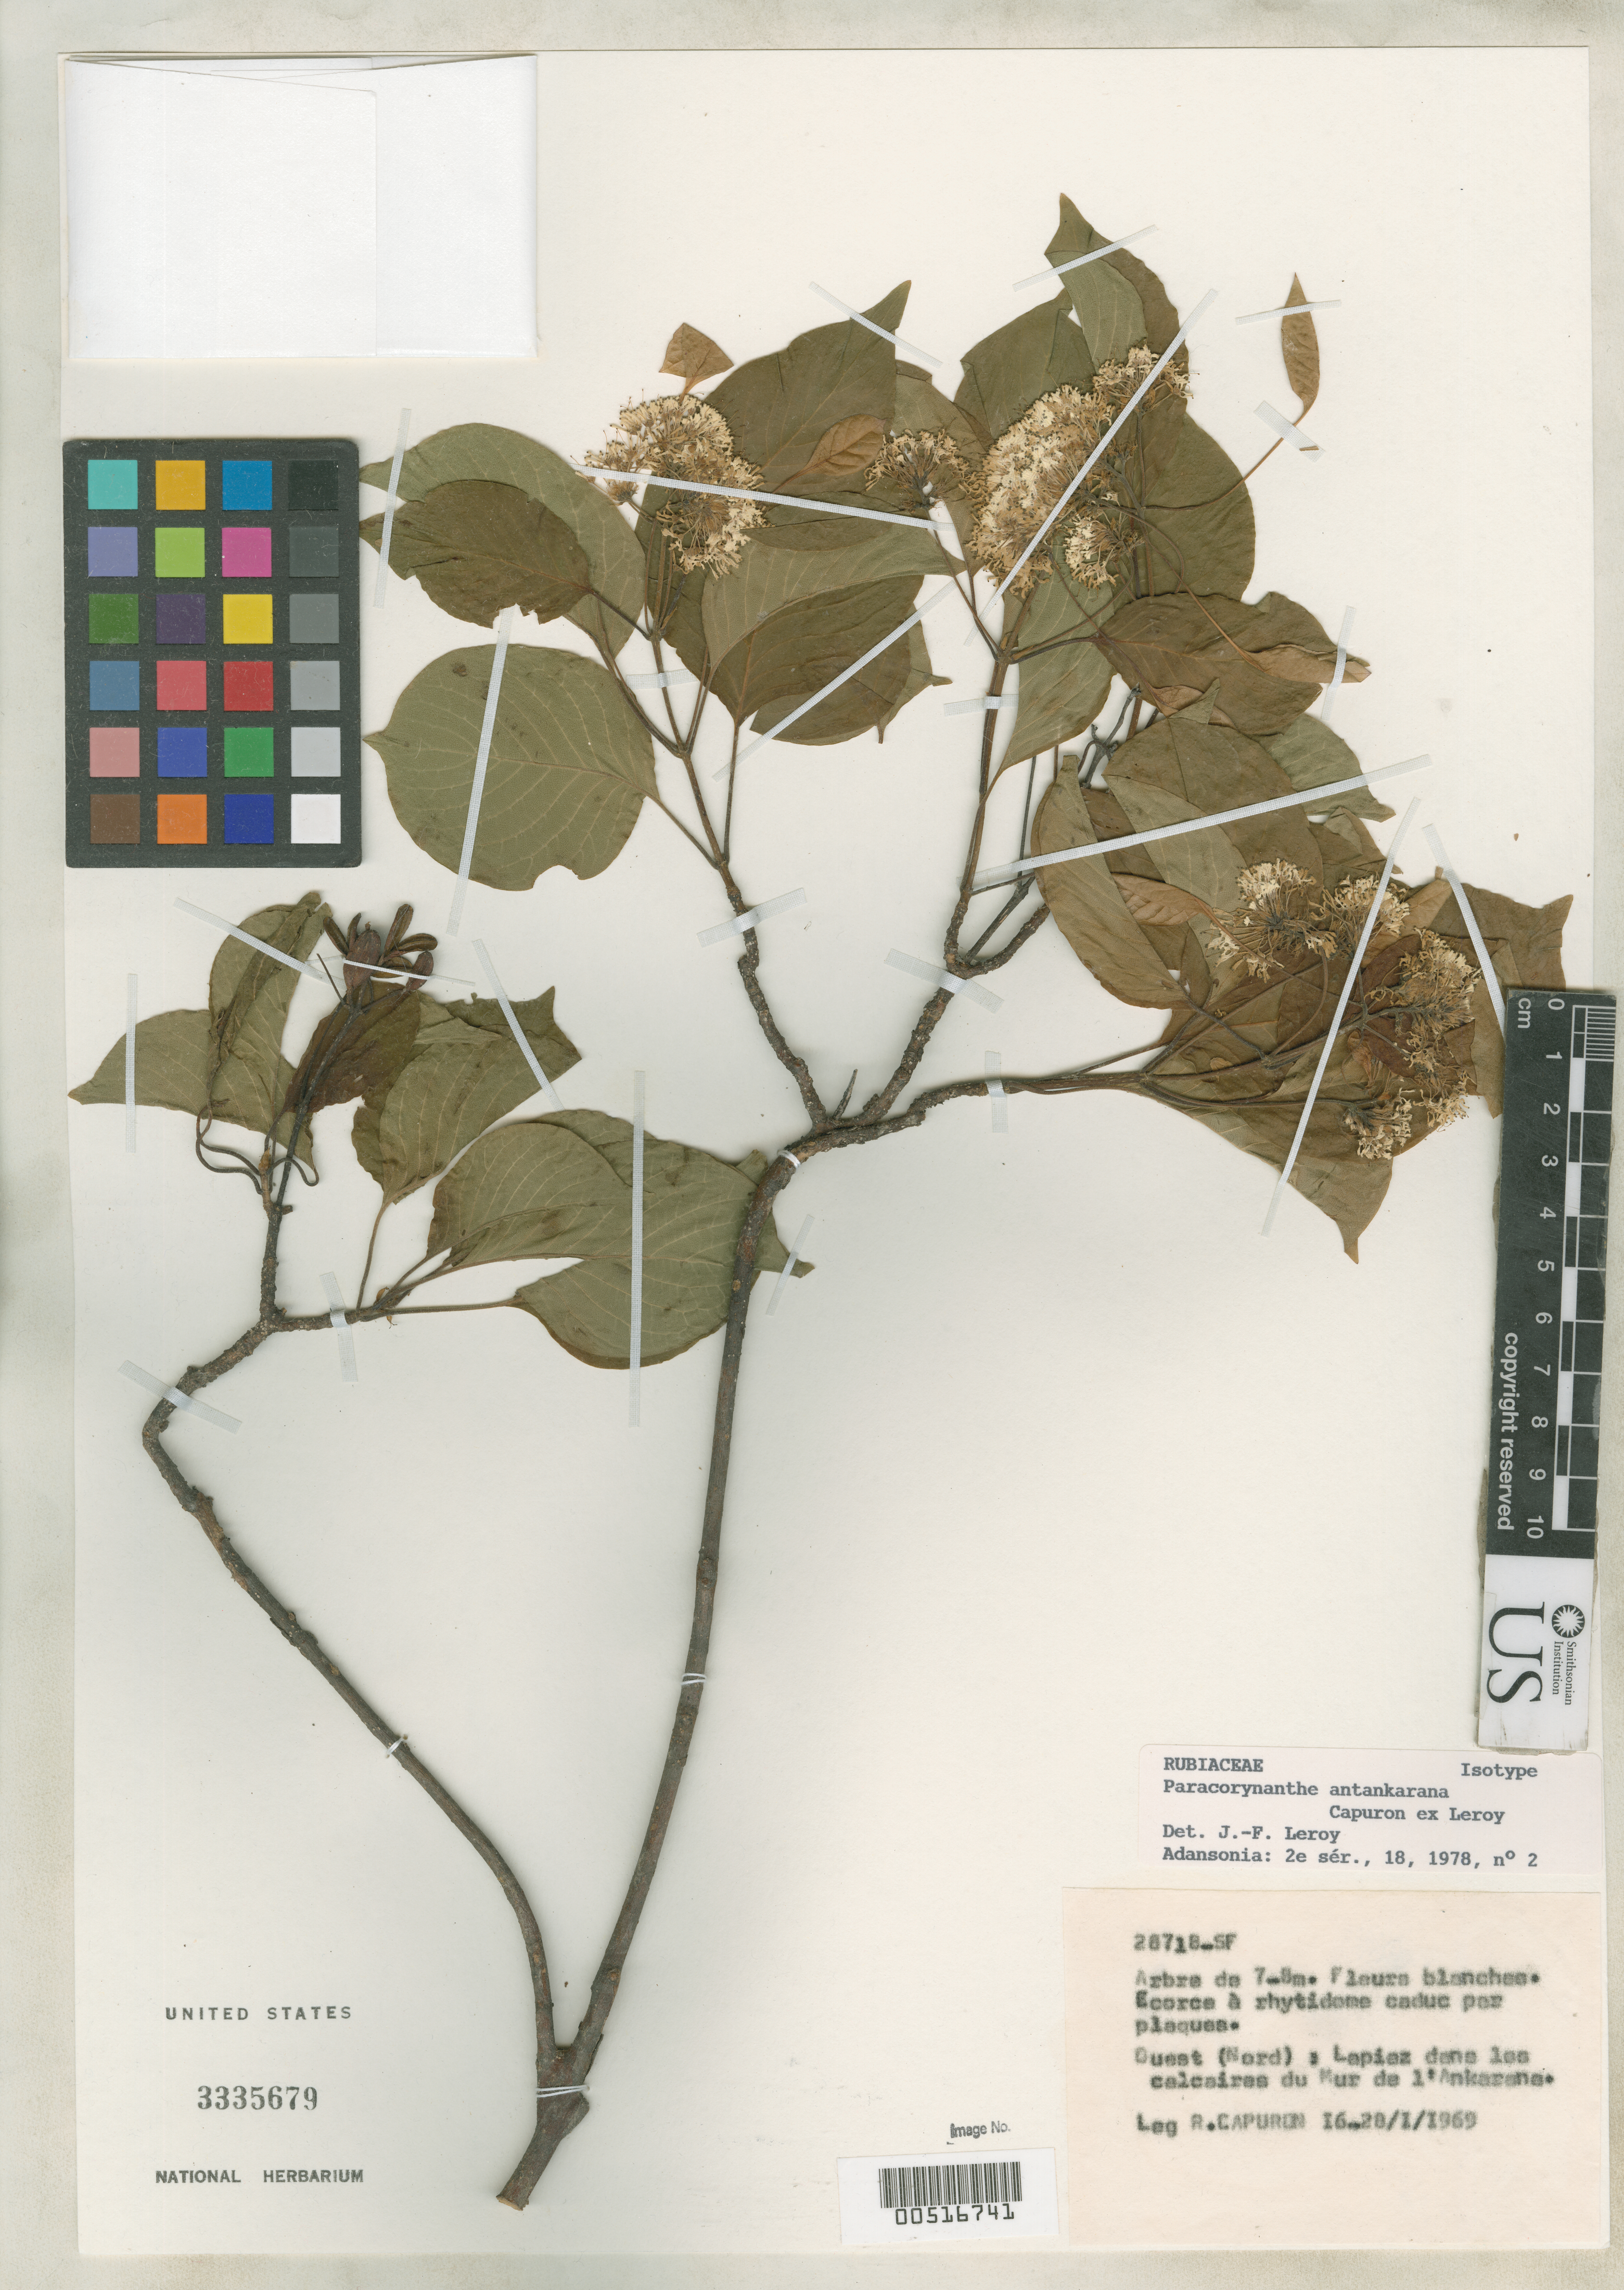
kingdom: Plantae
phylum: Tracheophyta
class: Magnoliopsida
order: Gentianales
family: Rubiaceae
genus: Paracorynanthe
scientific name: Paracorynanthe antankarana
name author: Capuron ex J.-F. Leroy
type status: Isotype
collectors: R. P. Capuron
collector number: SF 28718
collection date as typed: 16 Jan 1969 to 28 Jan 1969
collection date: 1969-01-16/1969-01-28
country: Madagascar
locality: Oeste, Nord, Lapiaz dana les calcaires du Mur de L'ankarana.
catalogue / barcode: US 3335679